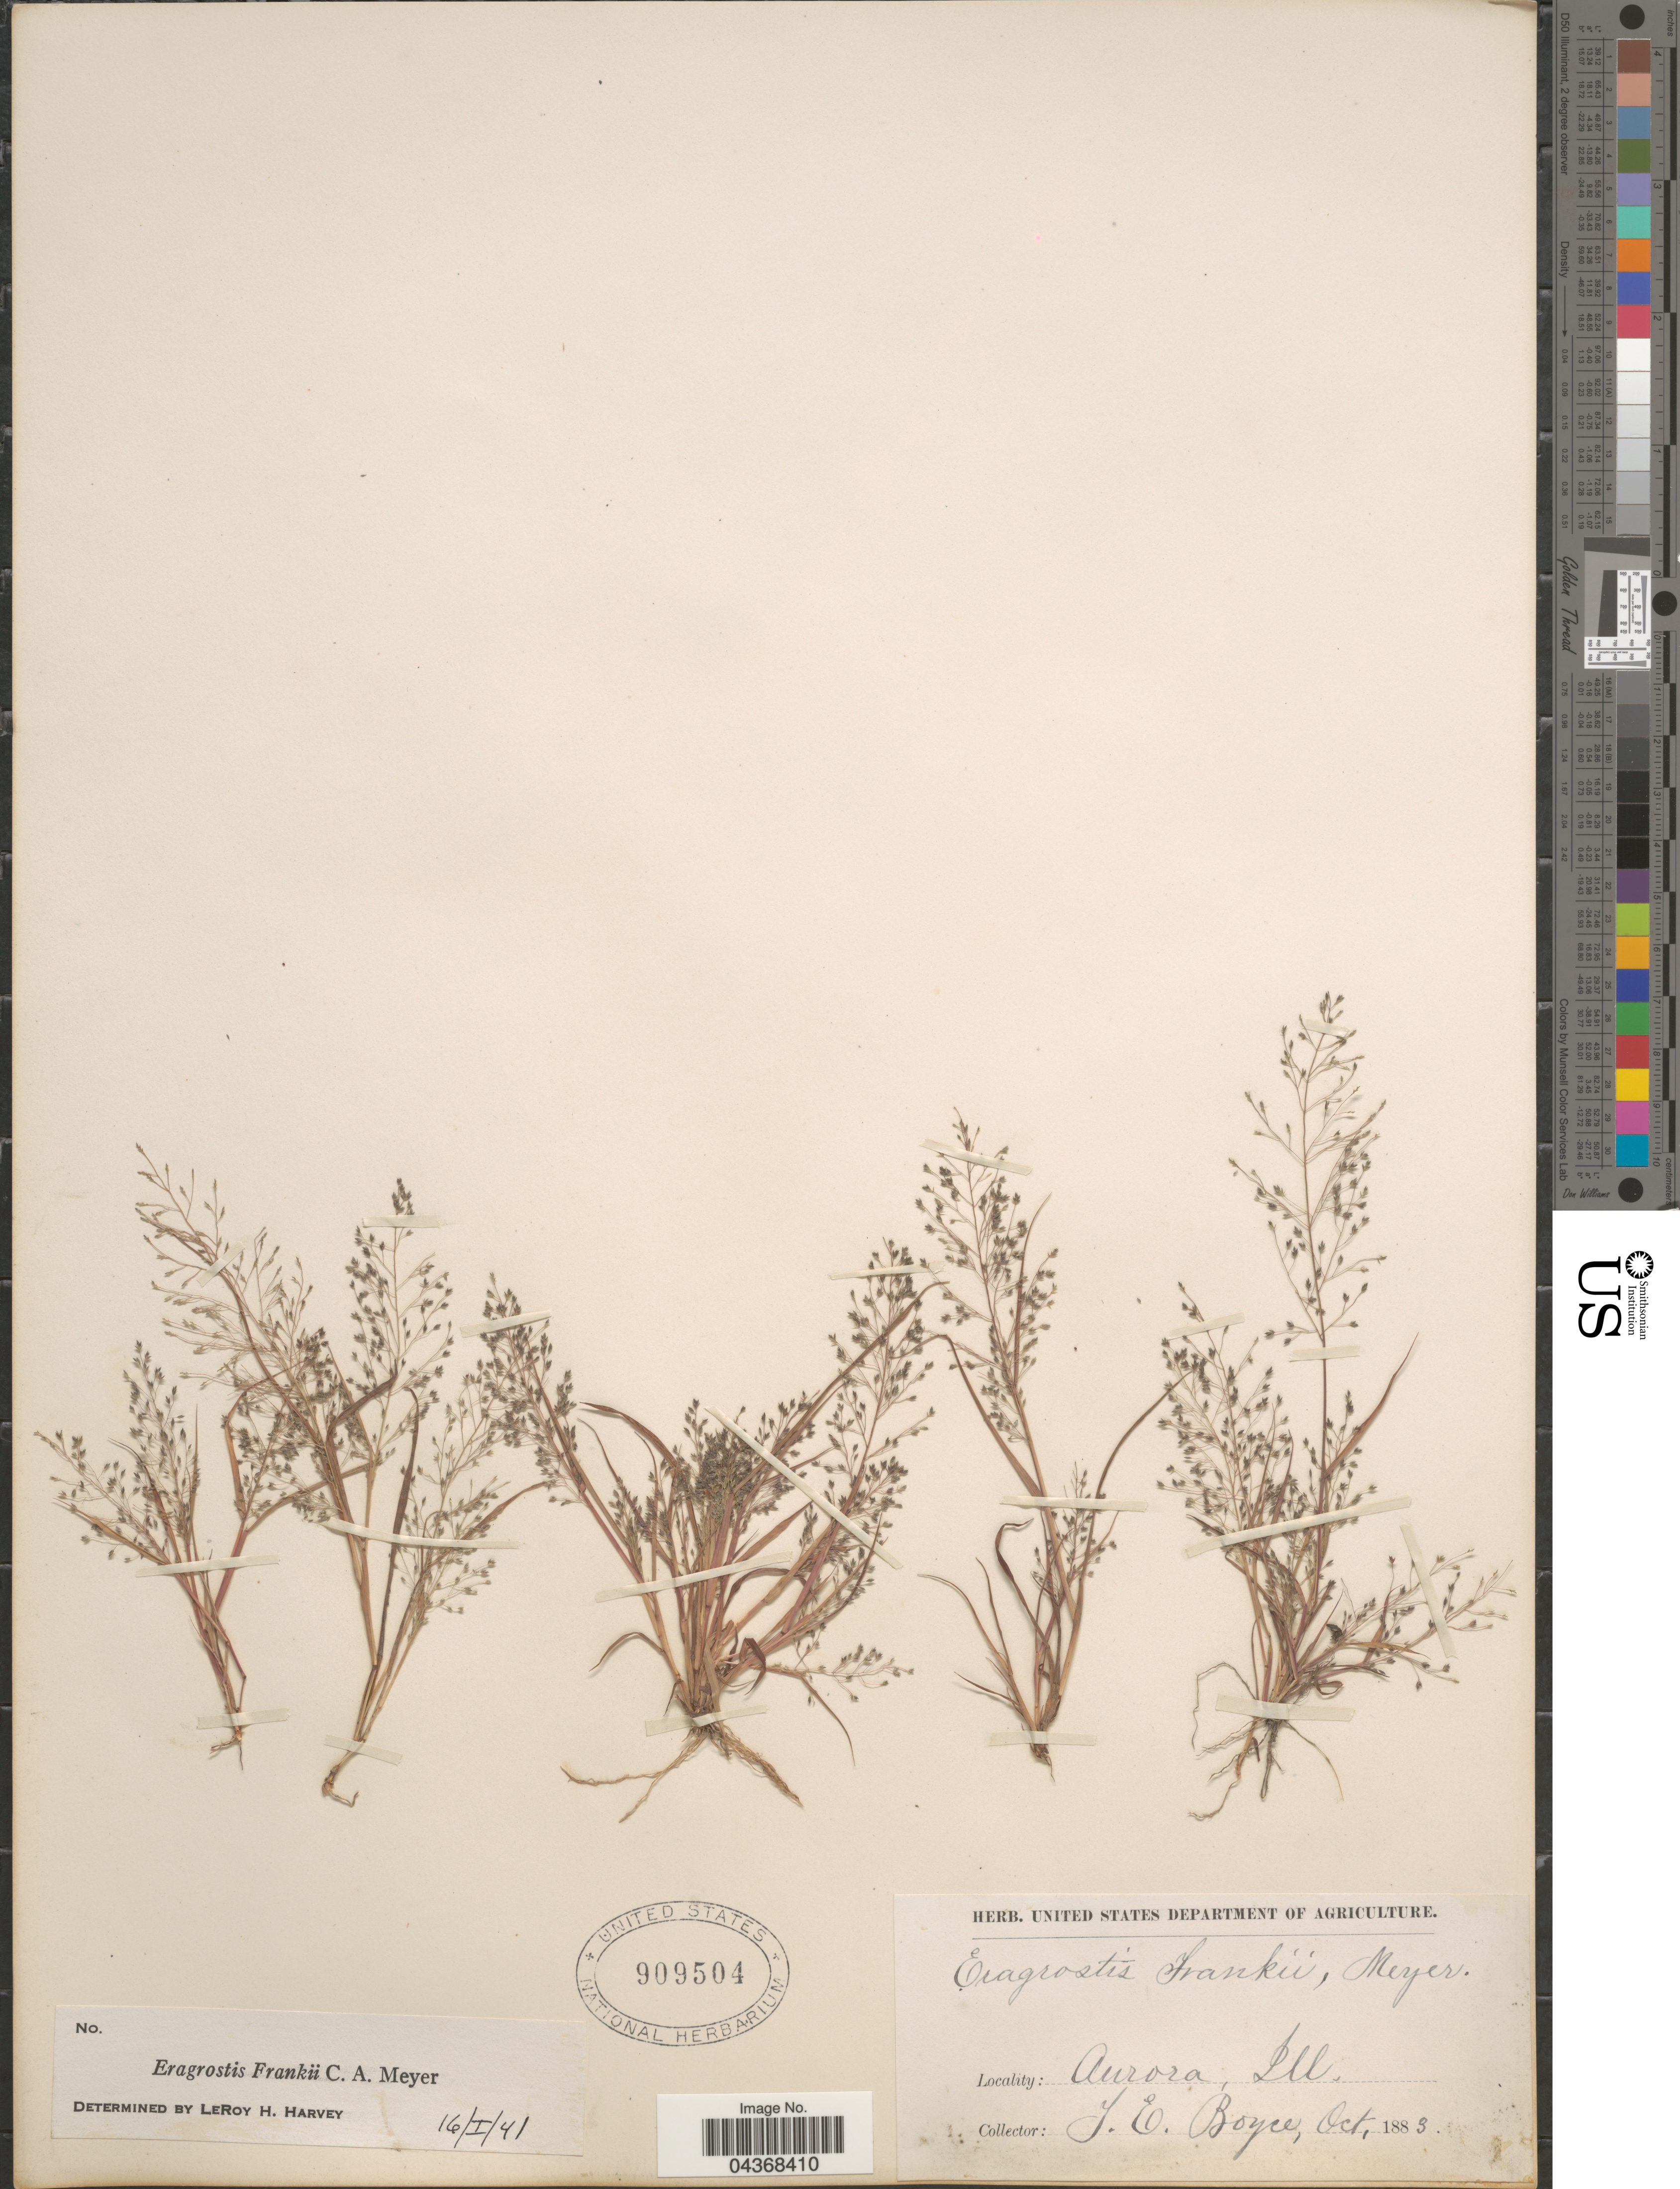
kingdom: Plantae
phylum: Tracheophyta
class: Liliopsida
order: Poales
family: Poaceae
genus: Eragrostis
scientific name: Eragrostis frankii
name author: C.A. Mey. ex Steud.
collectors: Y. Boyce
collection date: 1883-10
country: United States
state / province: Illinois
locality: Aurora.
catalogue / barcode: US 909504